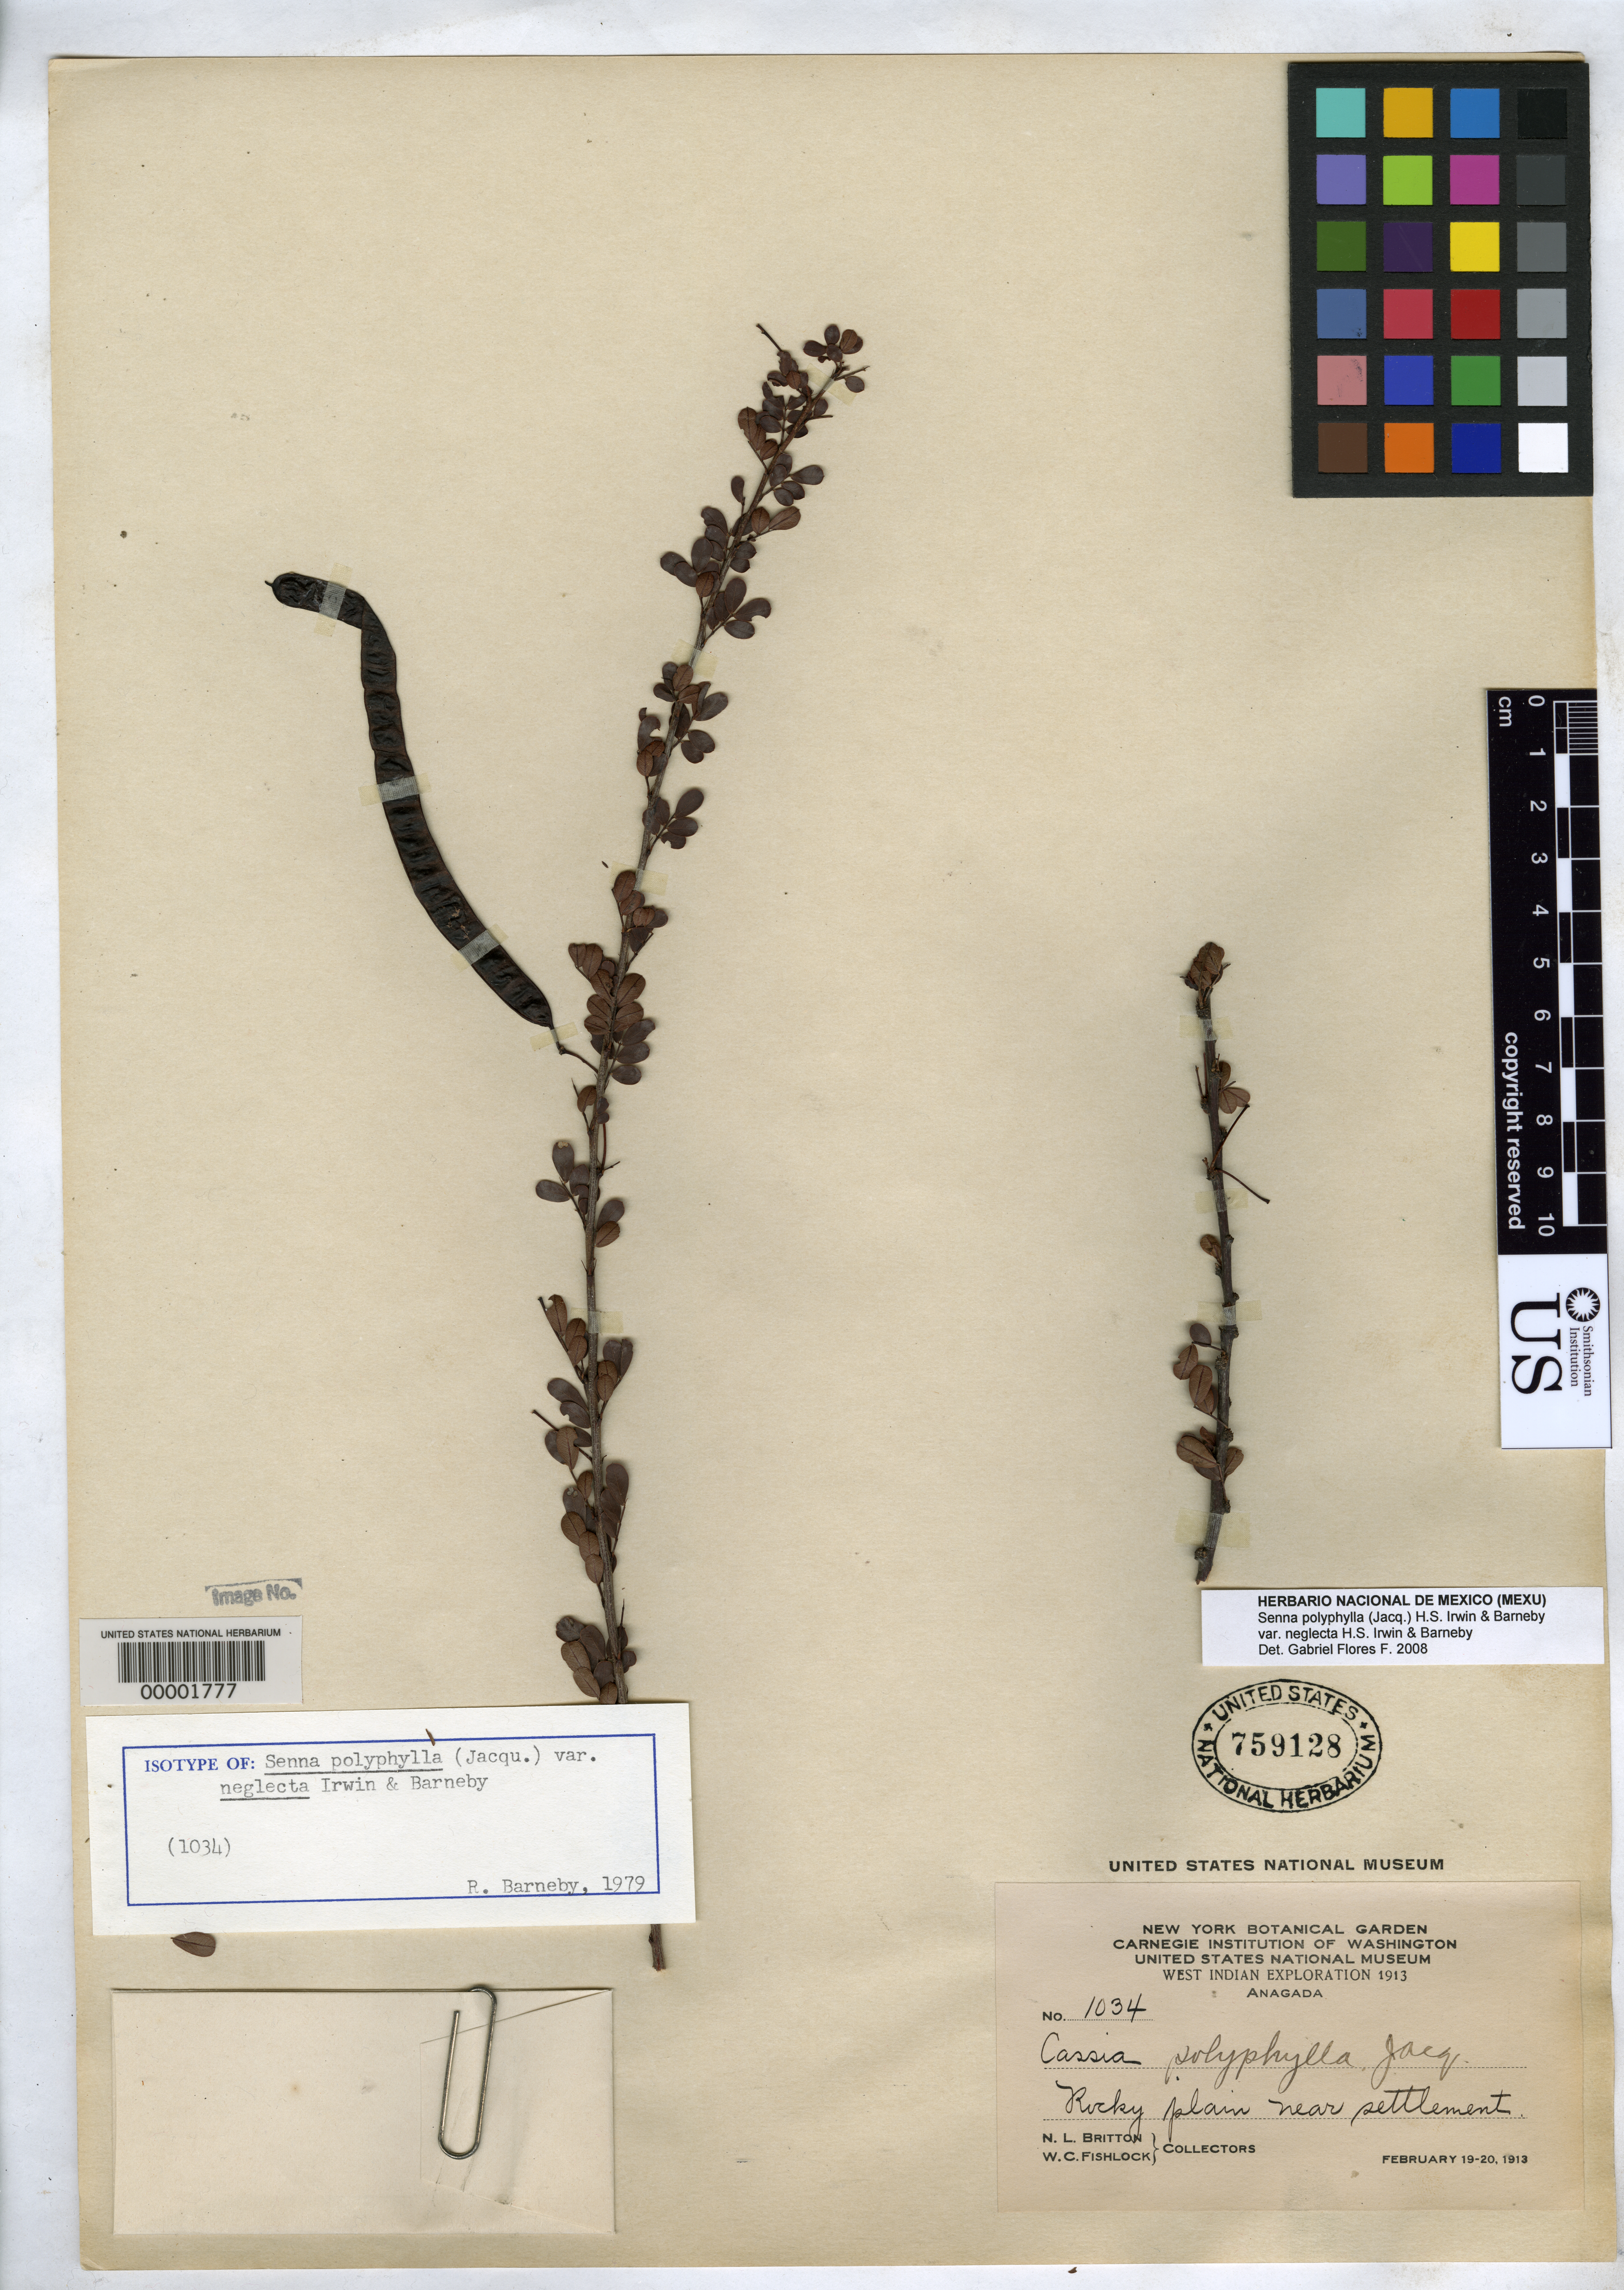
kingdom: Plantae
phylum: Tracheophyta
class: Magnoliopsida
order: Fabales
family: Fabaceae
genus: Senna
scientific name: Senna polyphylla var. neglecta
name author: H.S. Irwin & Barneby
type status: Isotype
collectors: N. Britton & W. Fishlock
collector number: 1034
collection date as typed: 19 Feb 1913 to 20 Feb 1913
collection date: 1913-02-19/1913-02-20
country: British Virgin Islands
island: Anegada Island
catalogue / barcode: US 759128